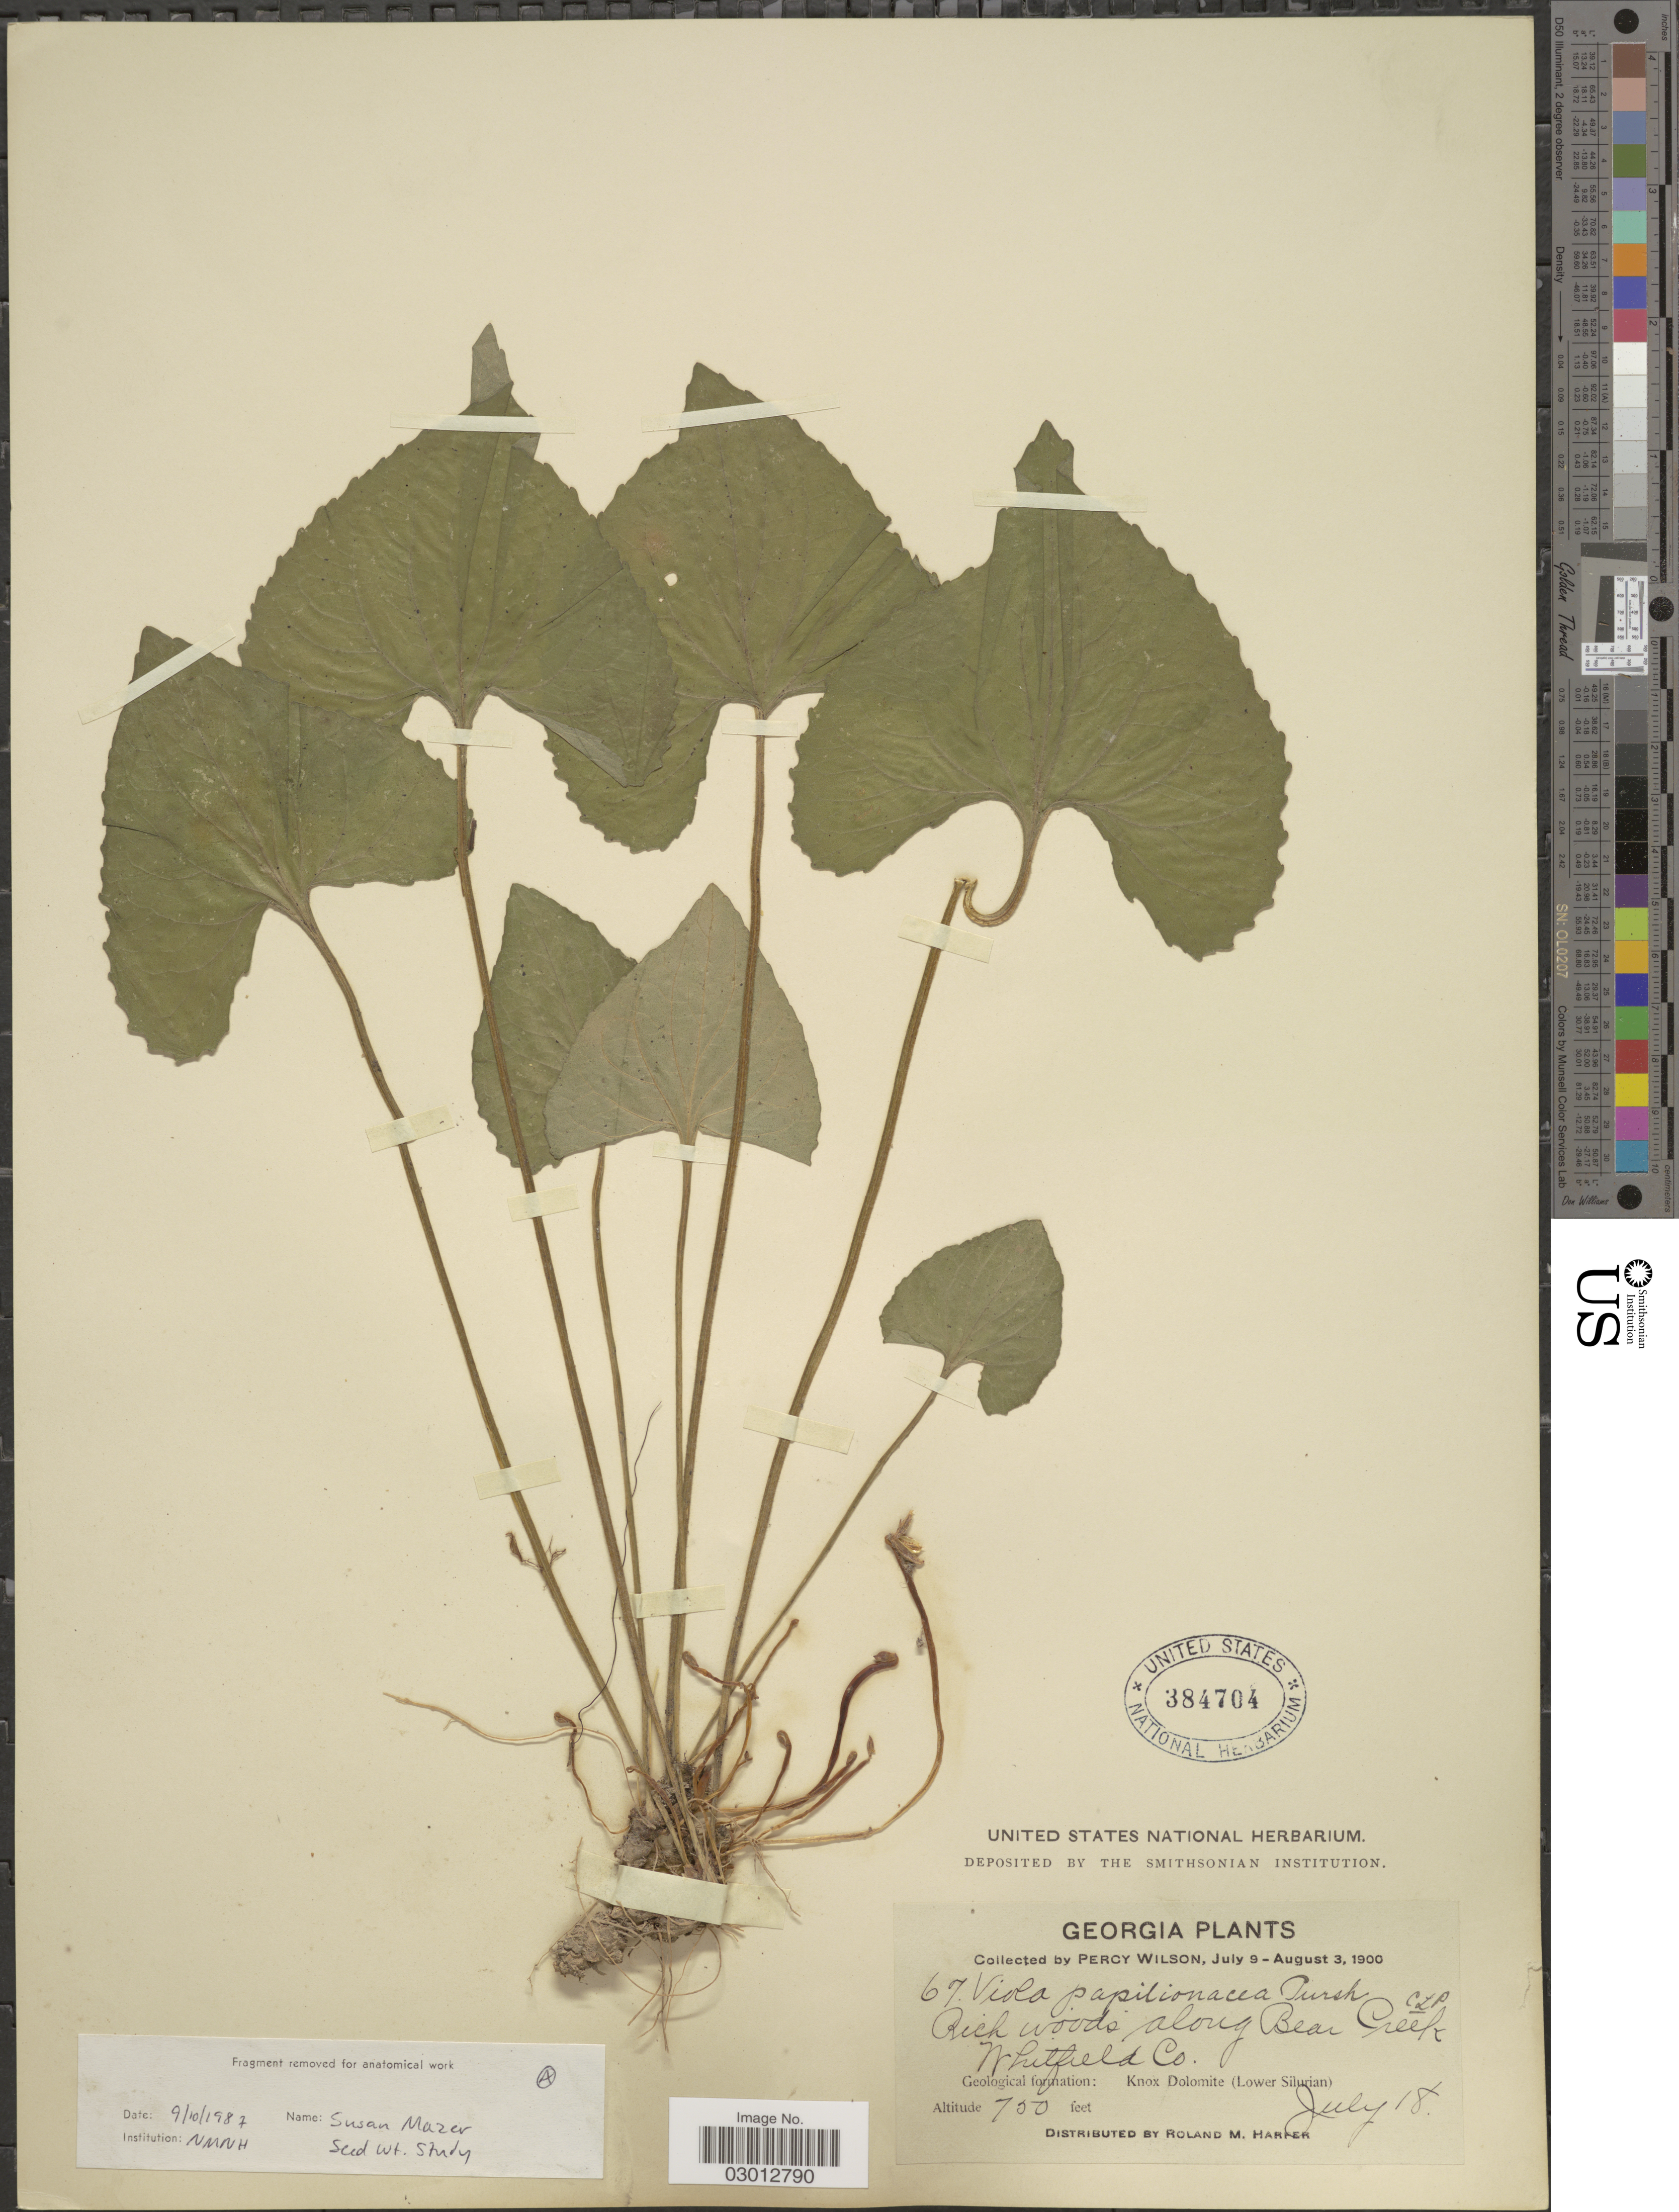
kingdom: Plantae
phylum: Tracheophyta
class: Magnoliopsida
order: Malpighiales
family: Violaceae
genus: Viola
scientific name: Viola papilionacea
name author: Pursh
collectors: P. Wilson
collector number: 67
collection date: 1900-07-18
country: United States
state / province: Georgia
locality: Along Bear Creek Whitfield Co. Geological formation: Knox Dolomite (Lower Silurian).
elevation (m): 229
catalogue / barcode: US 384704